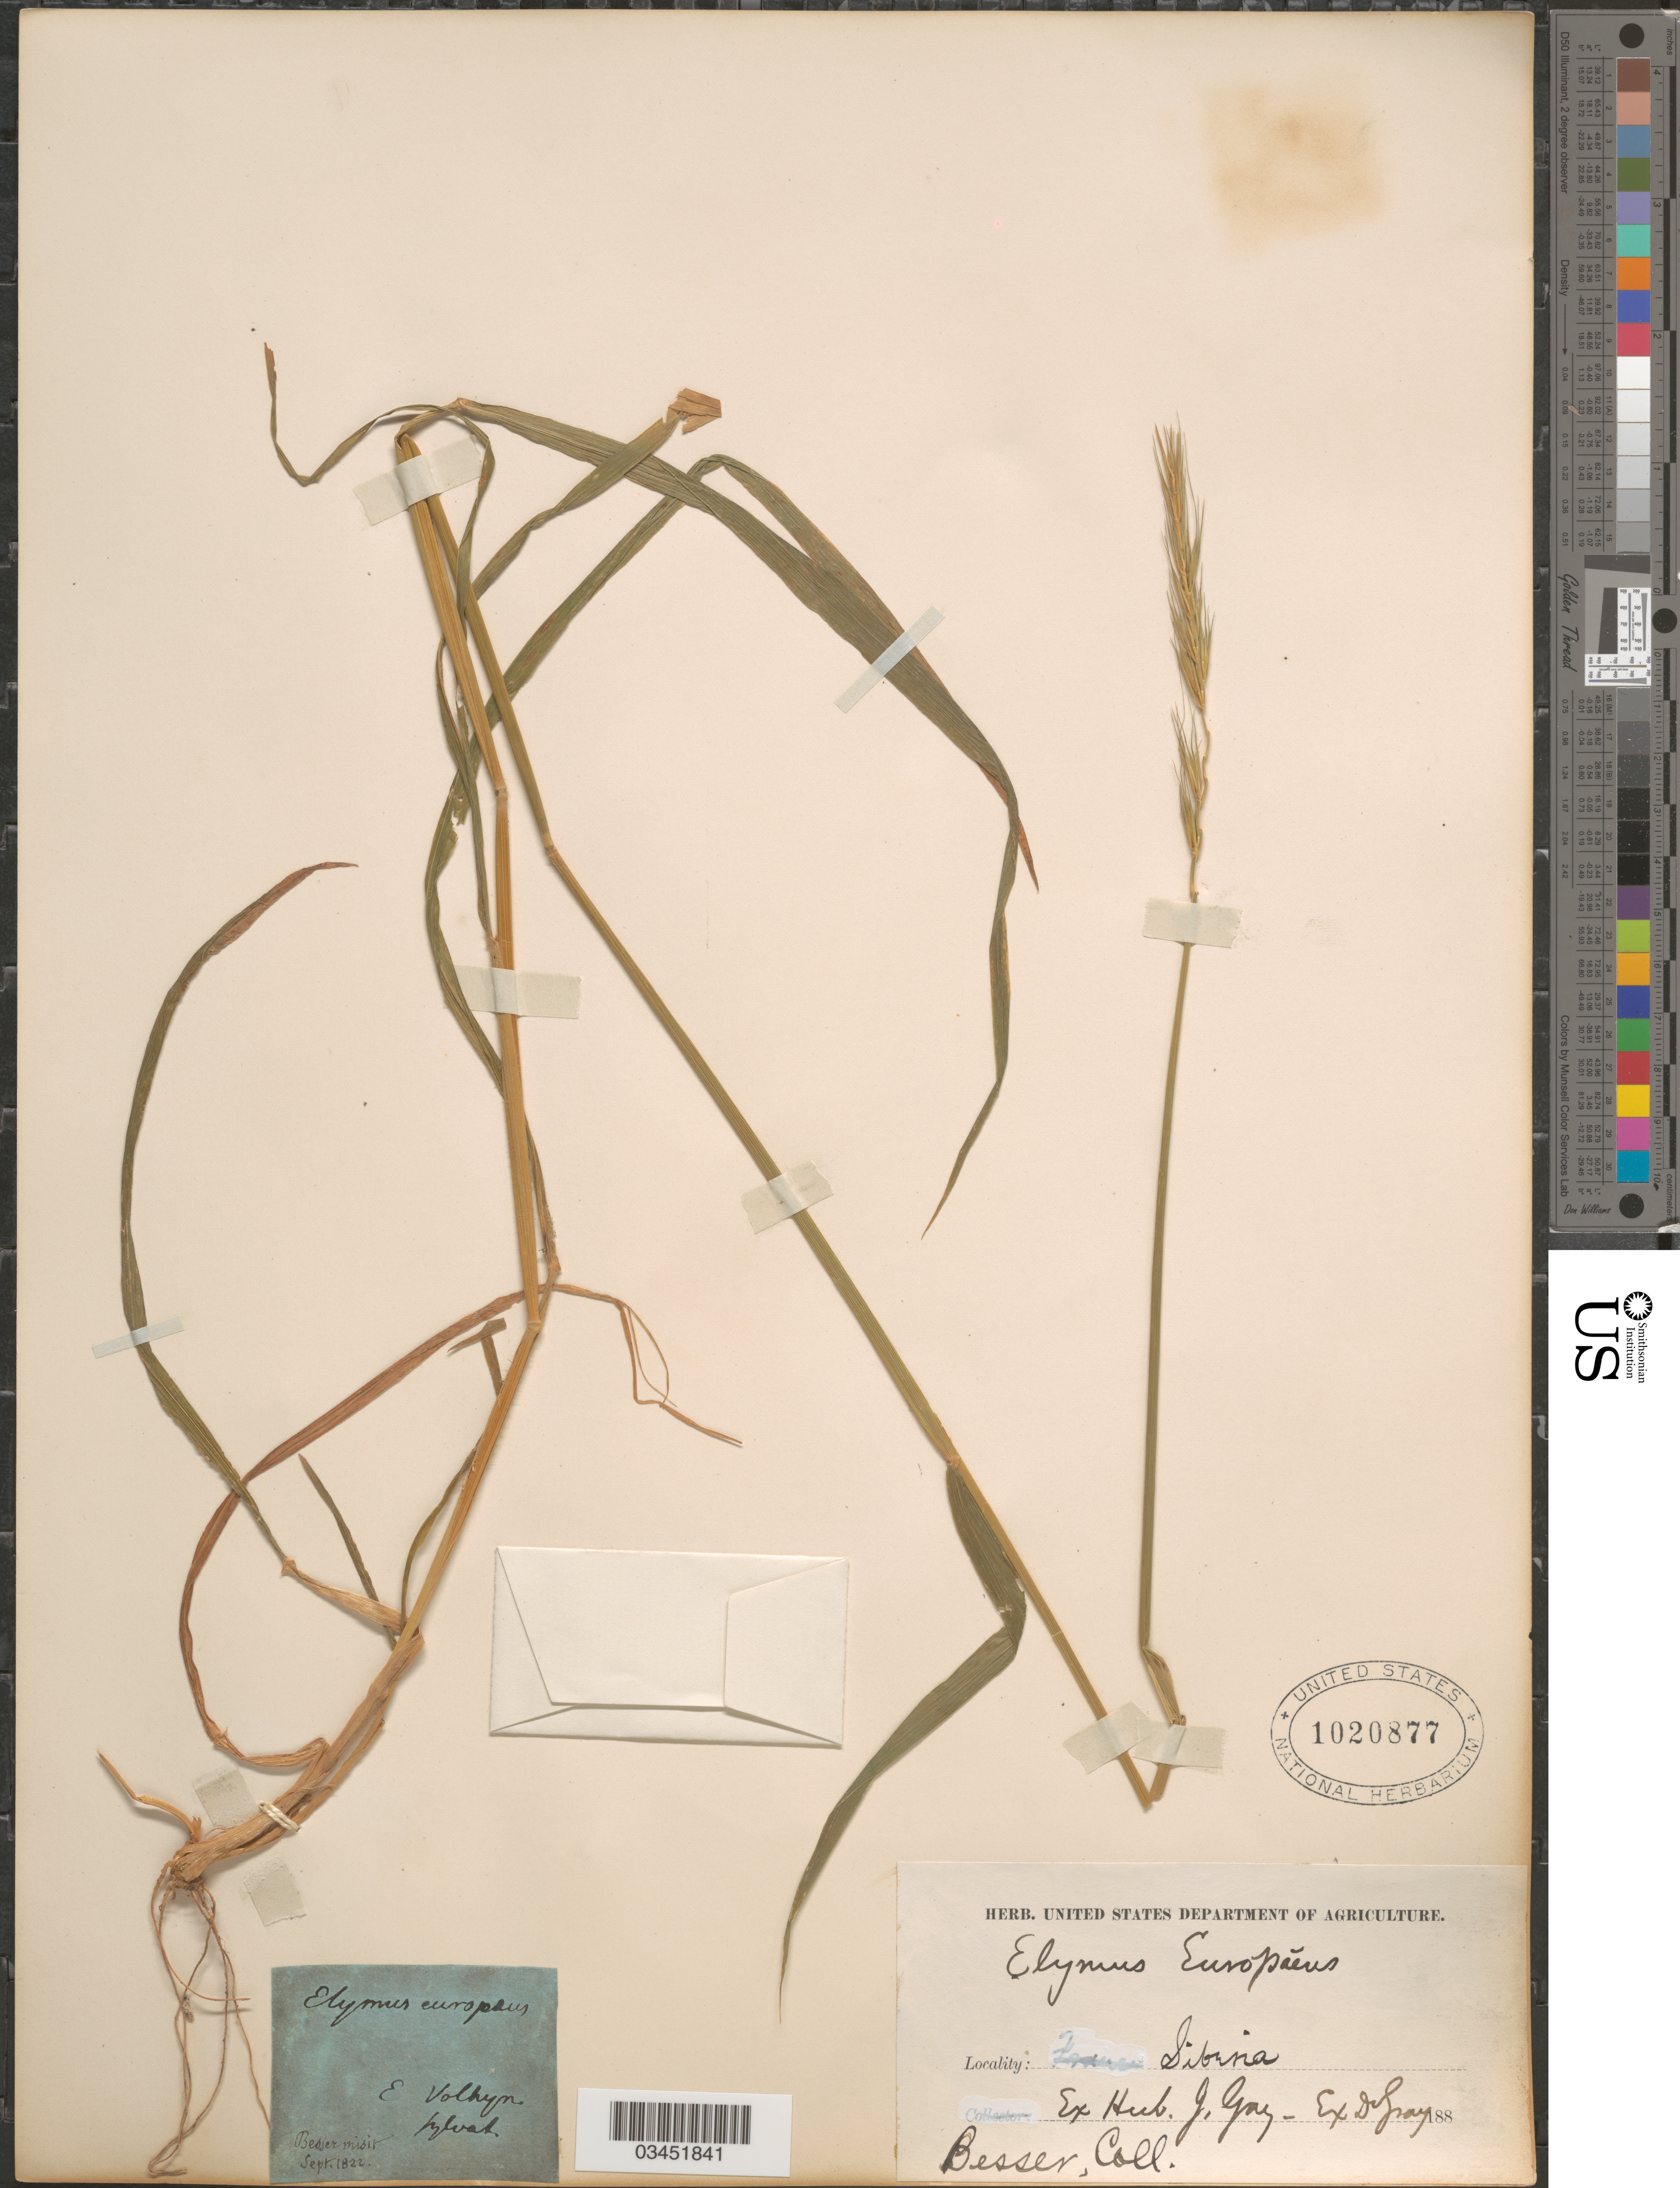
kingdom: Plantae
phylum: Tracheophyta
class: Liliopsida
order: Poales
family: Poaceae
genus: Hordelymus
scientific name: Hordelymus europaeus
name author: (L.) Jess. ex Harz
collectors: Besser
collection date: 1822-09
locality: Siberia.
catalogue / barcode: US 1020877